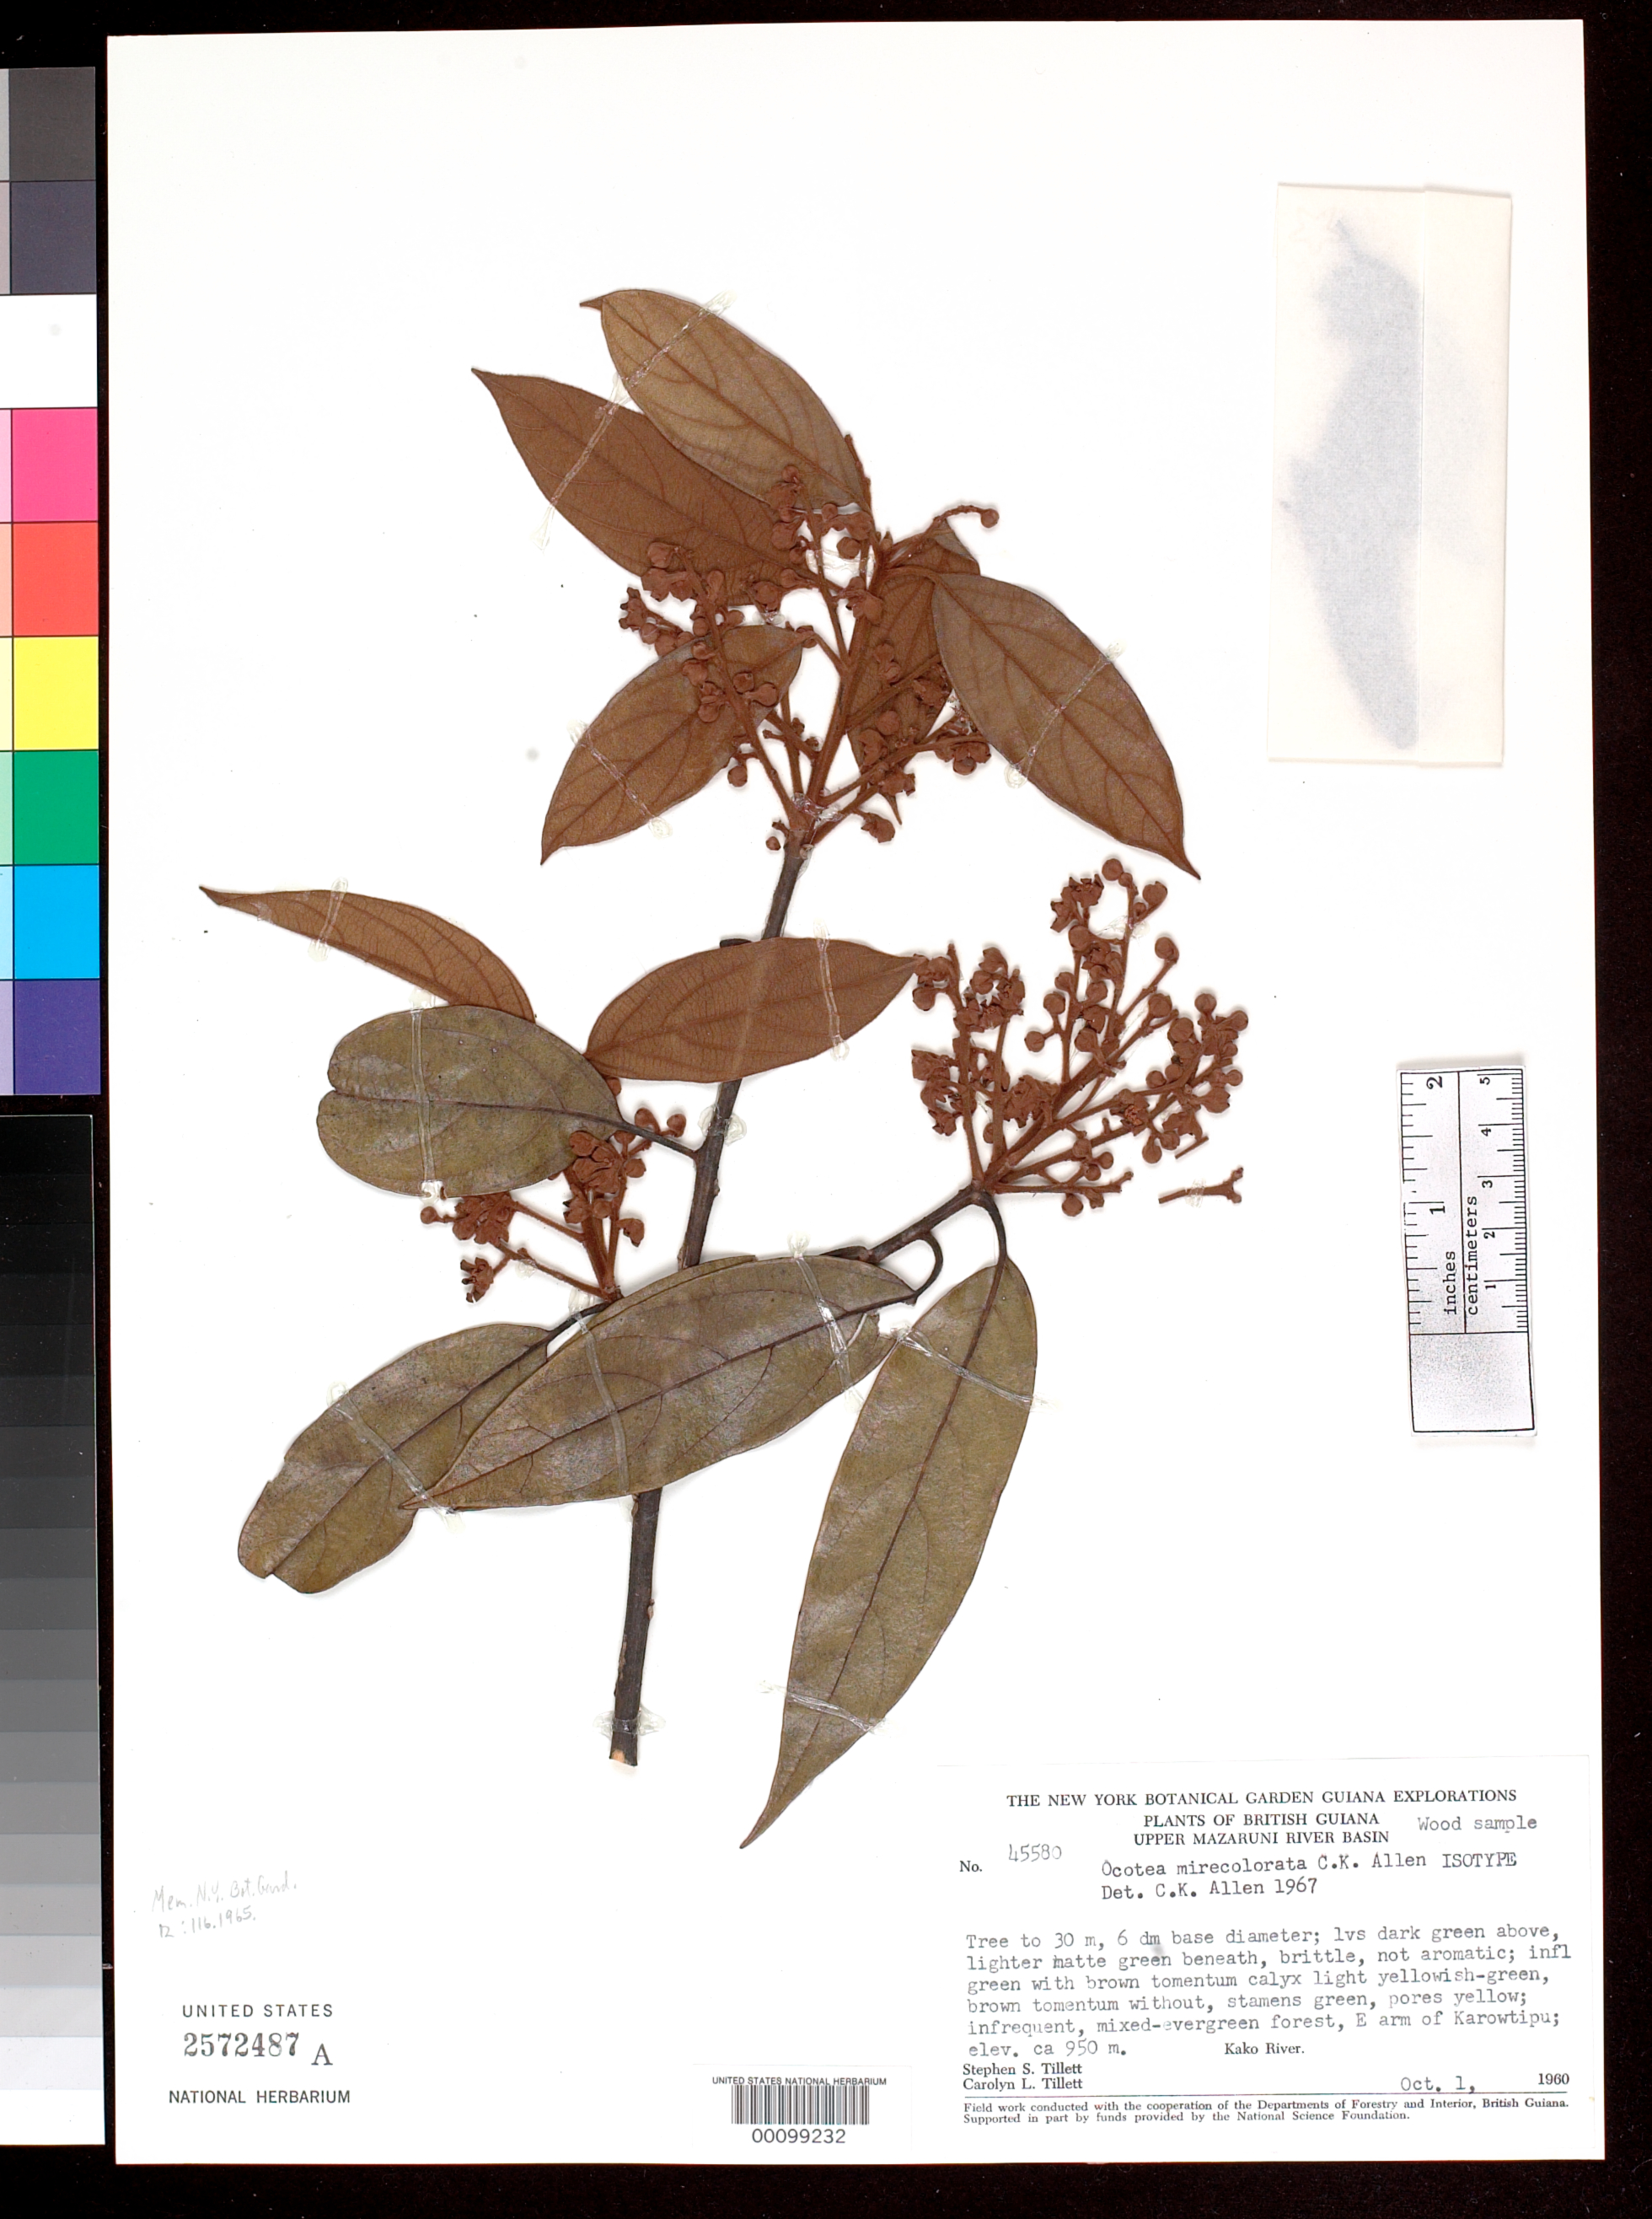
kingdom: Plantae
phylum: Tracheophyta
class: Magnoliopsida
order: Laurales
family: Lauraceae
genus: Ocotea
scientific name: Ocotea mirecolorata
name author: C.K. Allen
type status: Isotype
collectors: S. S. Tillett & C. L. Tillett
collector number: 45580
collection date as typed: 01 Oct 1960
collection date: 1960-10-01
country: Guyana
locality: Upper Mazaruni River Basin, Kako River.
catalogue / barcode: US 2572487A